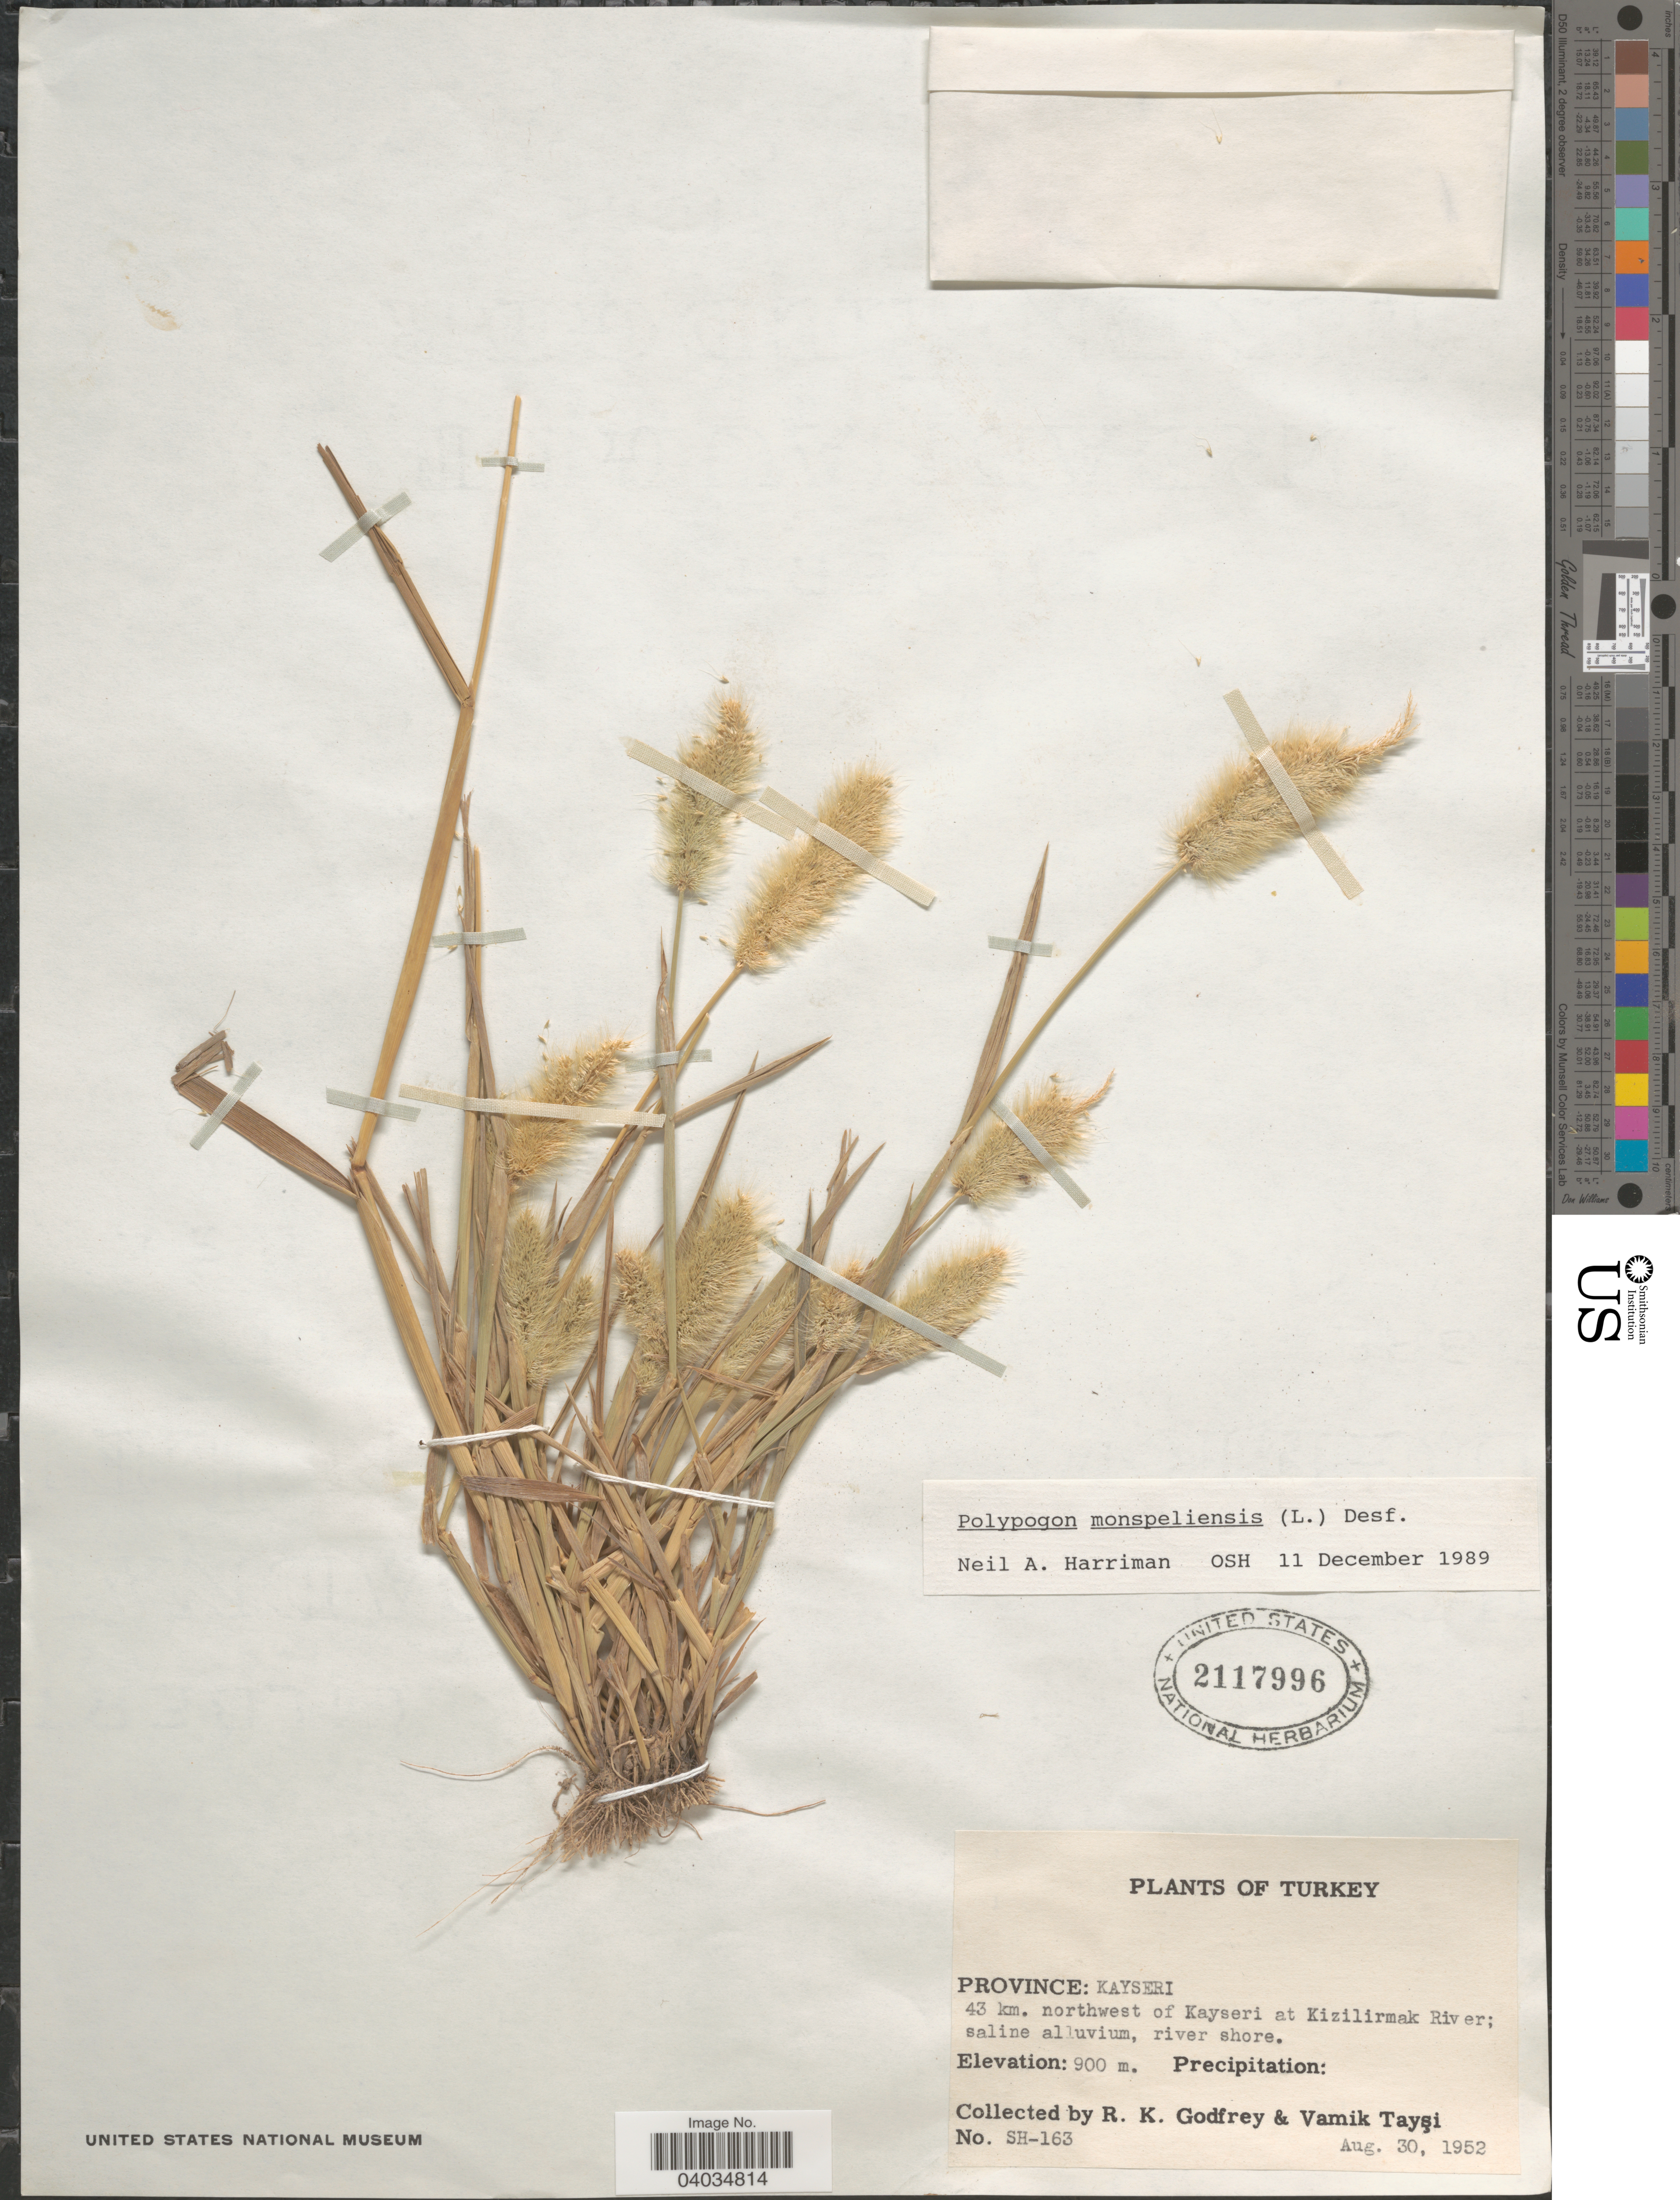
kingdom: Plantae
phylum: Tracheophyta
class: Liliopsida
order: Poales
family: Poaceae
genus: Polypogon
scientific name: Polypogon monspeliensis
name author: (L.) Desf.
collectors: R. K. Godfrey & V. Taysi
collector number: SH-163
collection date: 1952-05-30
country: Turkey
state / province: Kayseri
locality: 43 km. northwest of Kayseri at Kizilirmak River.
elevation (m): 900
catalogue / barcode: US 2117996